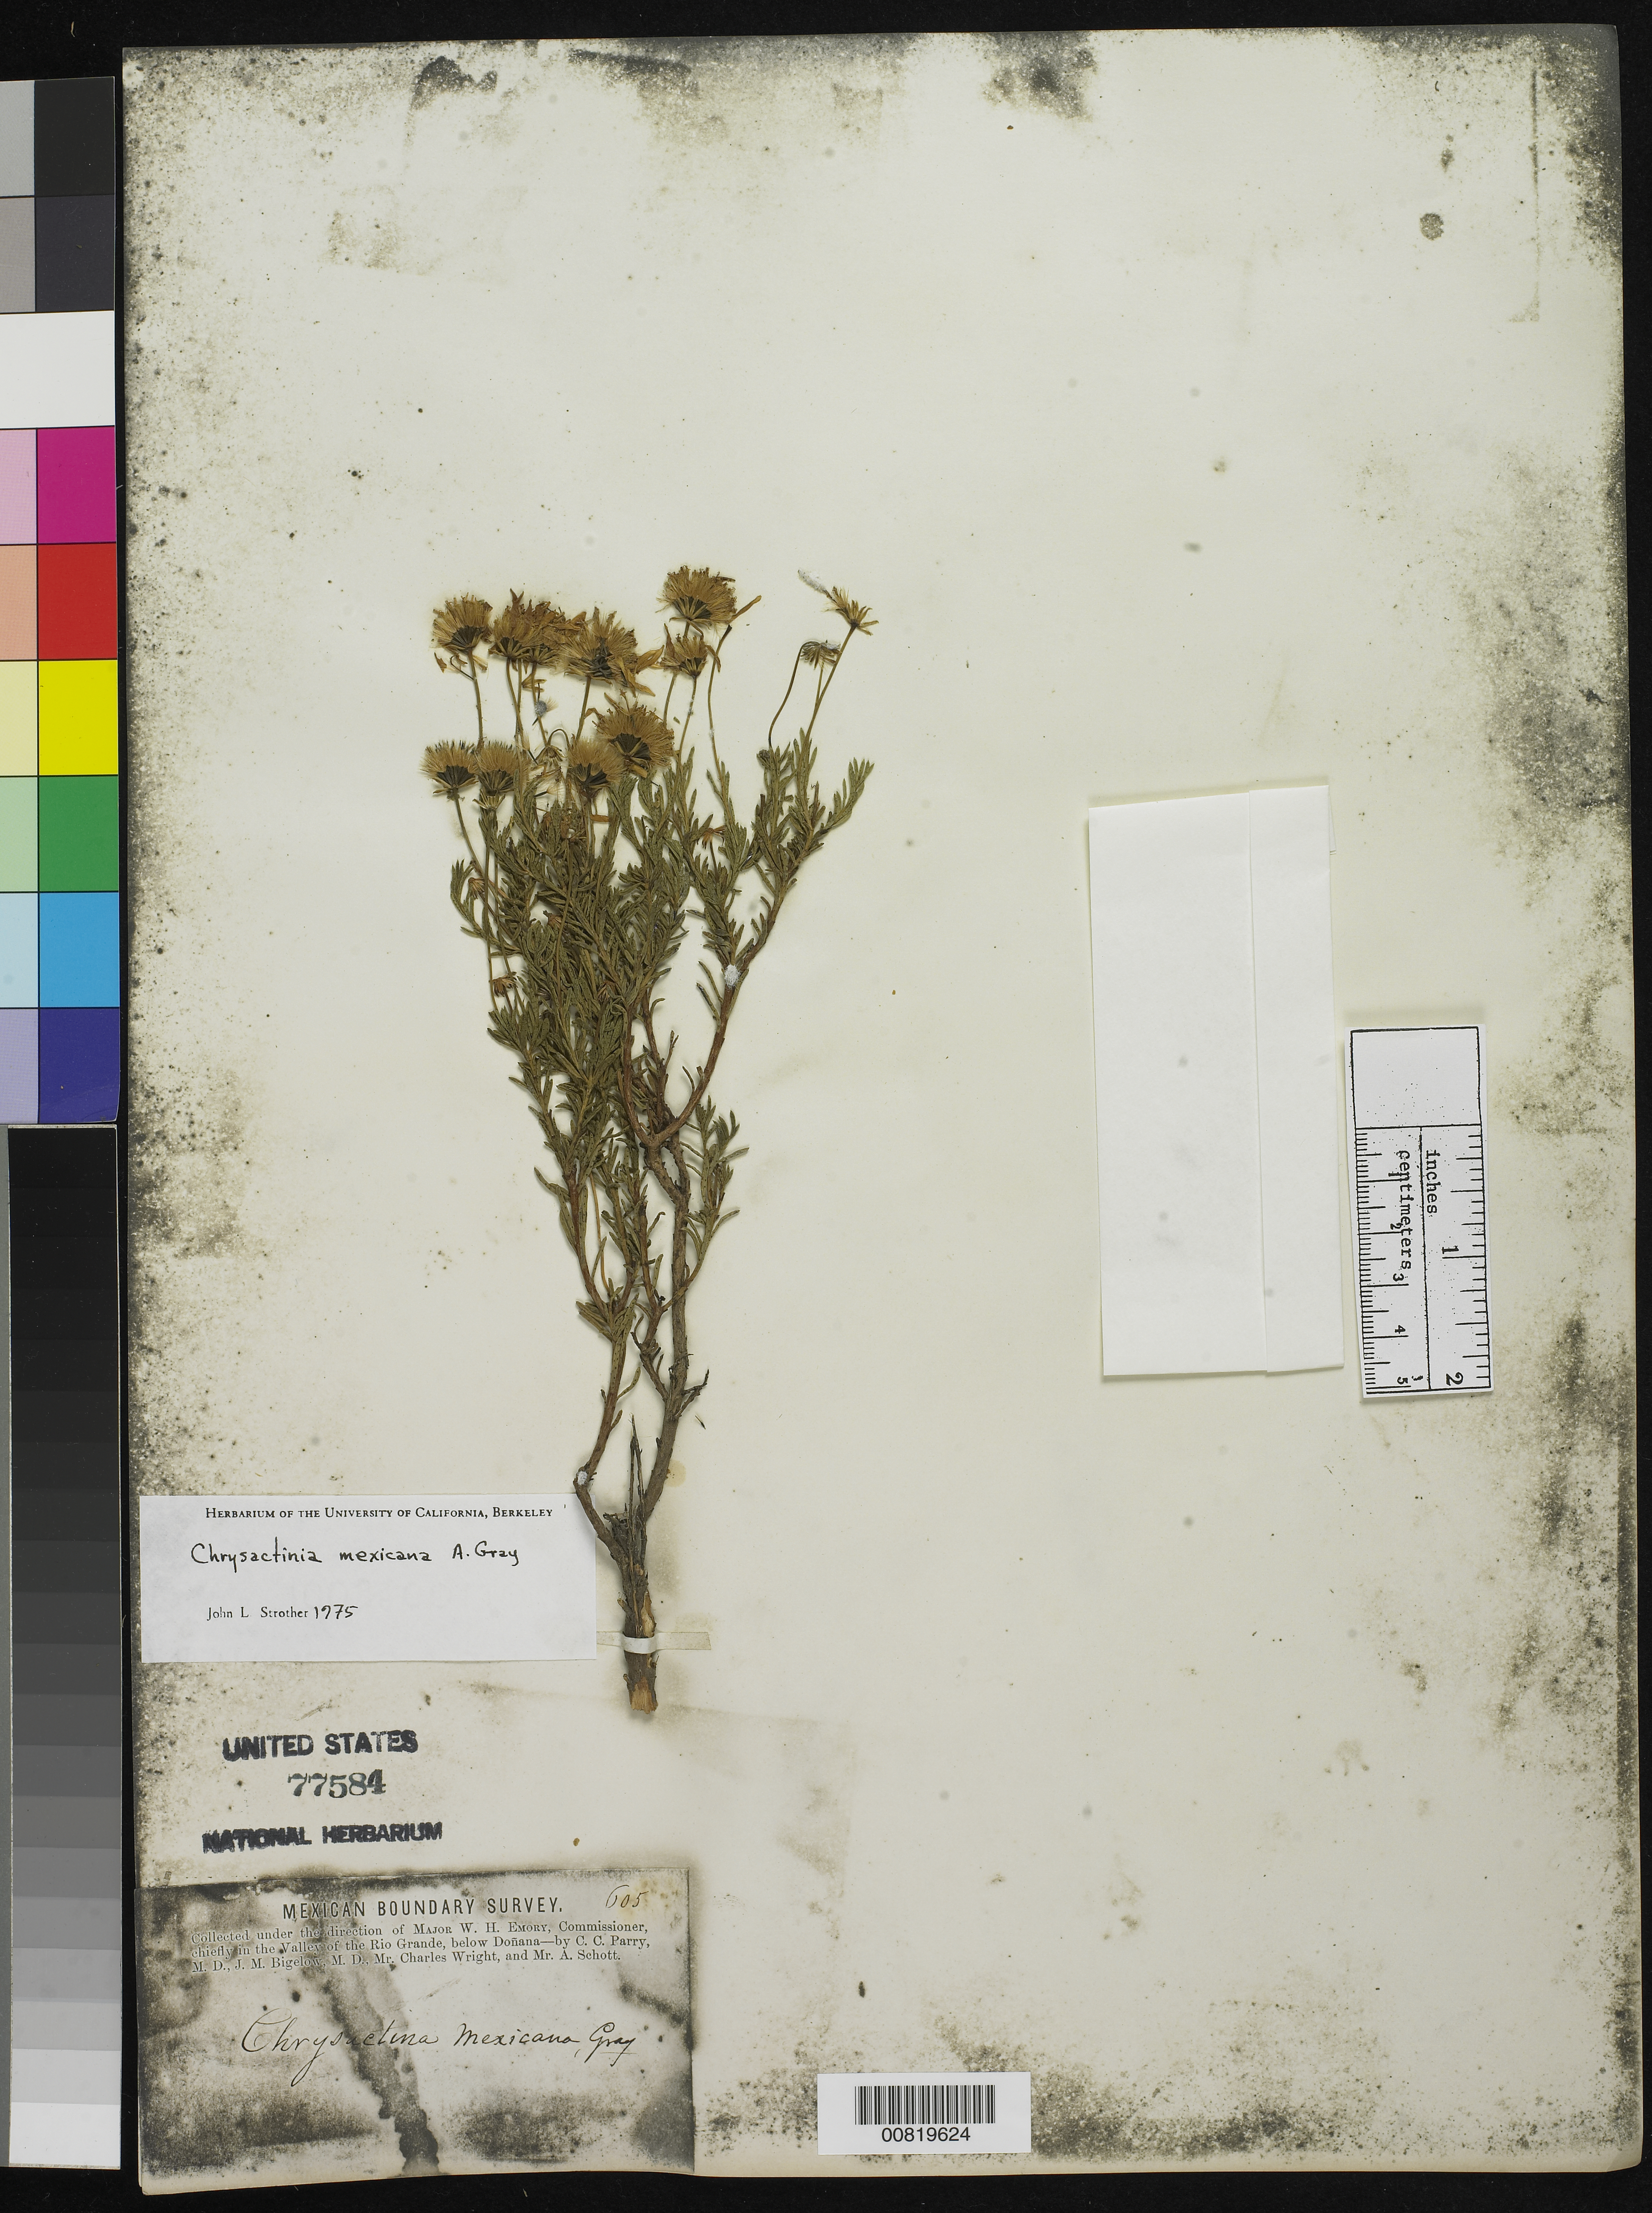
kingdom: Plantae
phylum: Tracheophyta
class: Magnoliopsida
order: Asterales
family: Asteraceae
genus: Chrysactinia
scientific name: Chrysactinia mexicana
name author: A. Gray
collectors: C. C. Parry, J. M. Bigelow, C. Wright & A. C. V. Schott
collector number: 605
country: United States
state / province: New Mexico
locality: Valley of the Rio Grande, below Doñana, New Mexico.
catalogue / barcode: US 77584